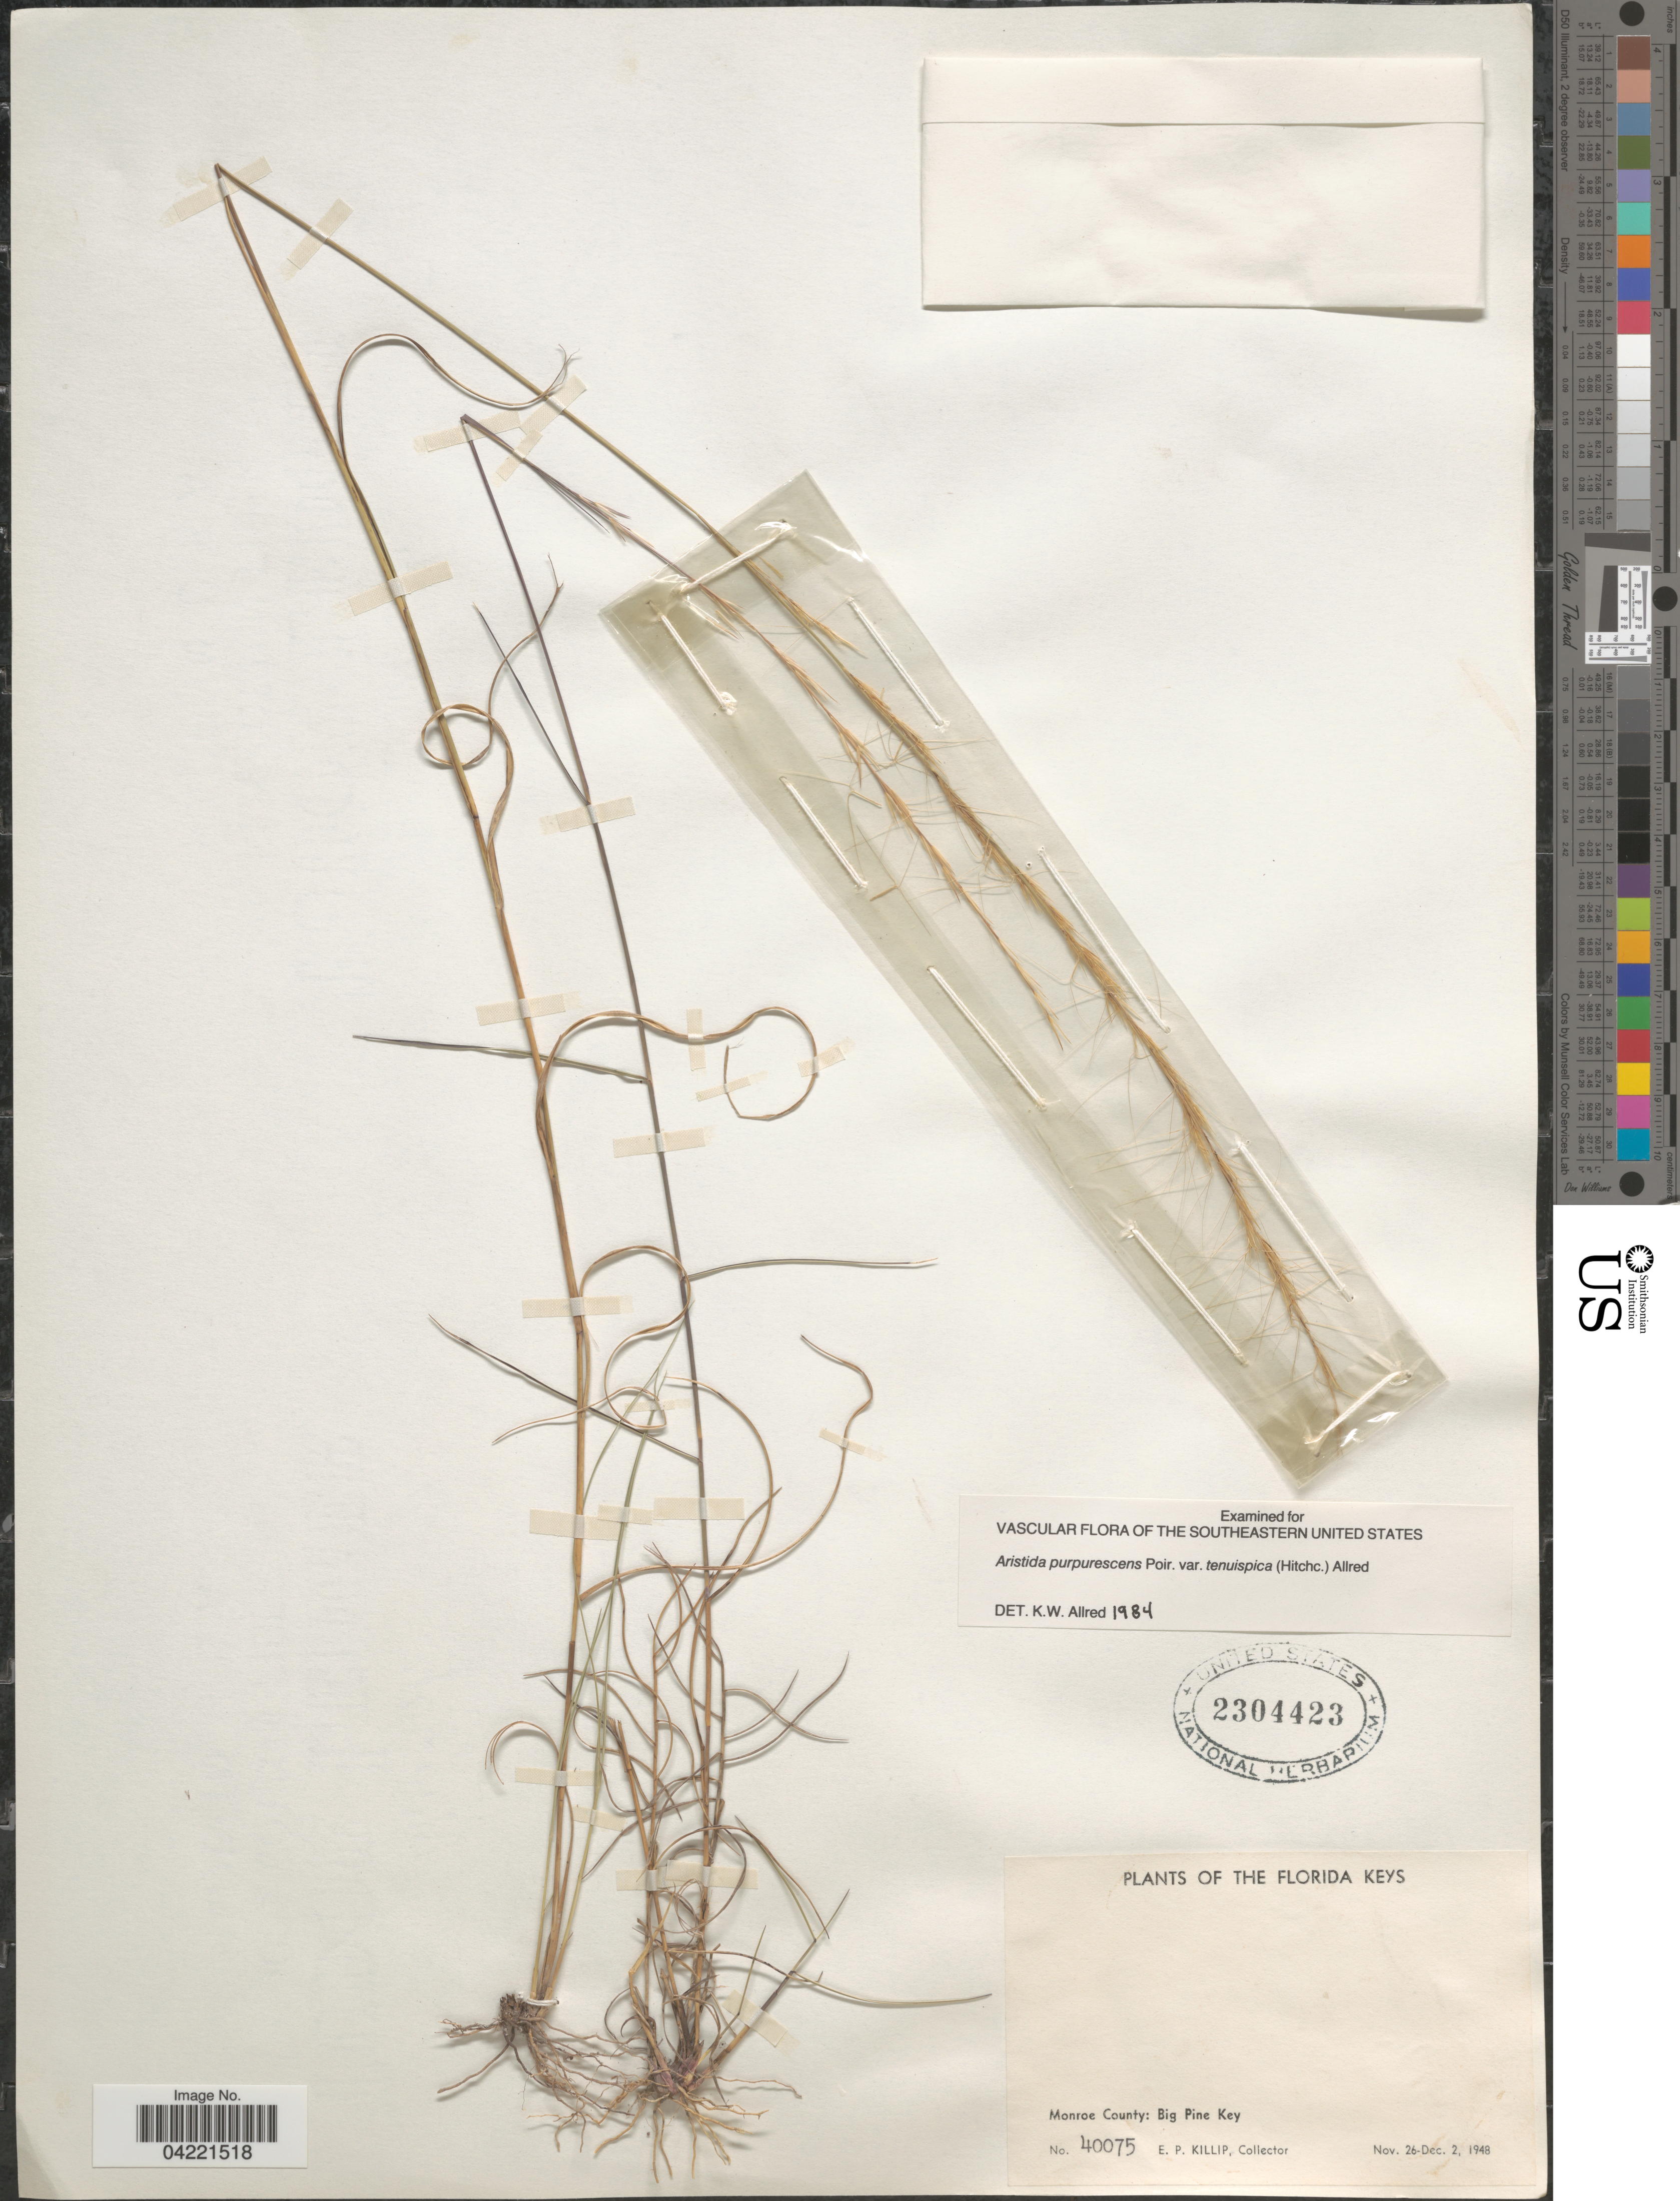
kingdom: Plantae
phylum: Tracheophyta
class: Liliopsida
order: Poales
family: Poaceae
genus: Aristida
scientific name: Aristida purpurascens var. tenuispica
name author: (Hitchc.) Allred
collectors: E. P. Killip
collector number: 40075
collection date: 1948-11-26/1948-12-02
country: United States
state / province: Florida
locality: The Florida Keys. Monroe County: Big Pine Key.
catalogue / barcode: US 2304423